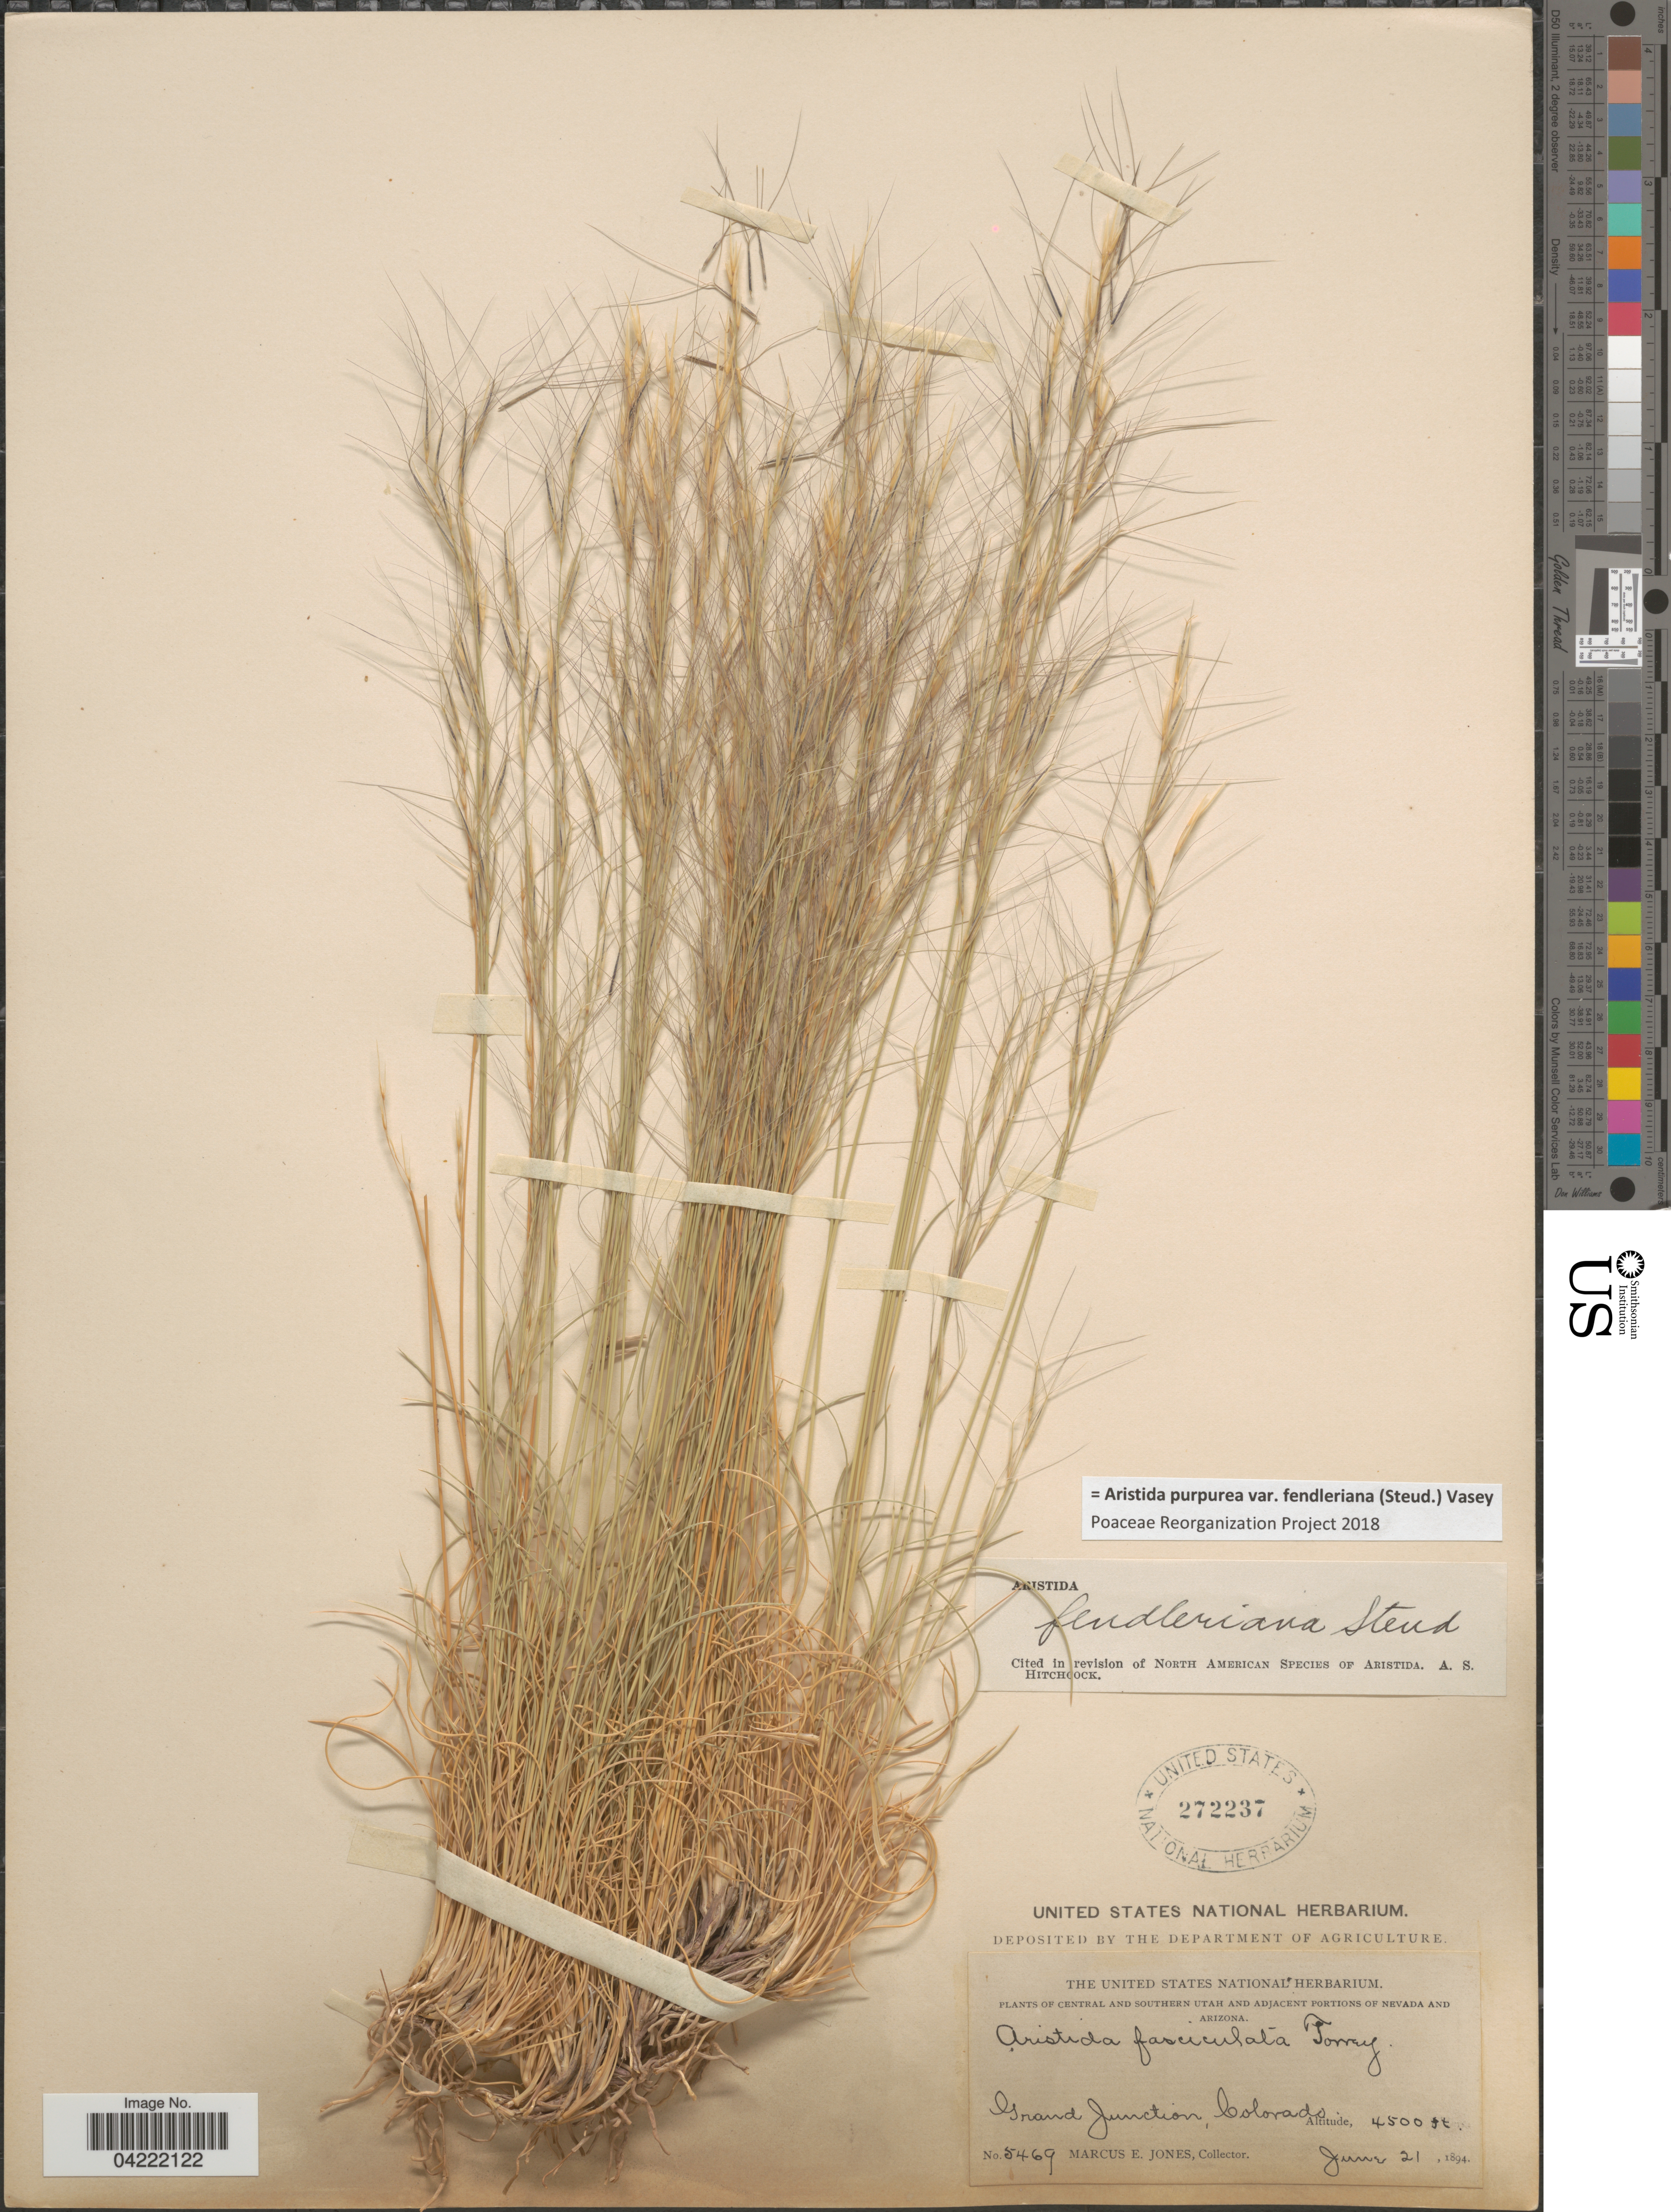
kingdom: Plantae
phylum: Tracheophyta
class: Liliopsida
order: Poales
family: Poaceae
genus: Aristida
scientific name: Aristida purpurea var. fendleriana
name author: (Steud.) Vasey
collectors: M. E. Jones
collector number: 5469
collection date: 1894-06-21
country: United States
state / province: Colorado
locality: Grand Junction.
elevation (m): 1372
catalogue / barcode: US 272237